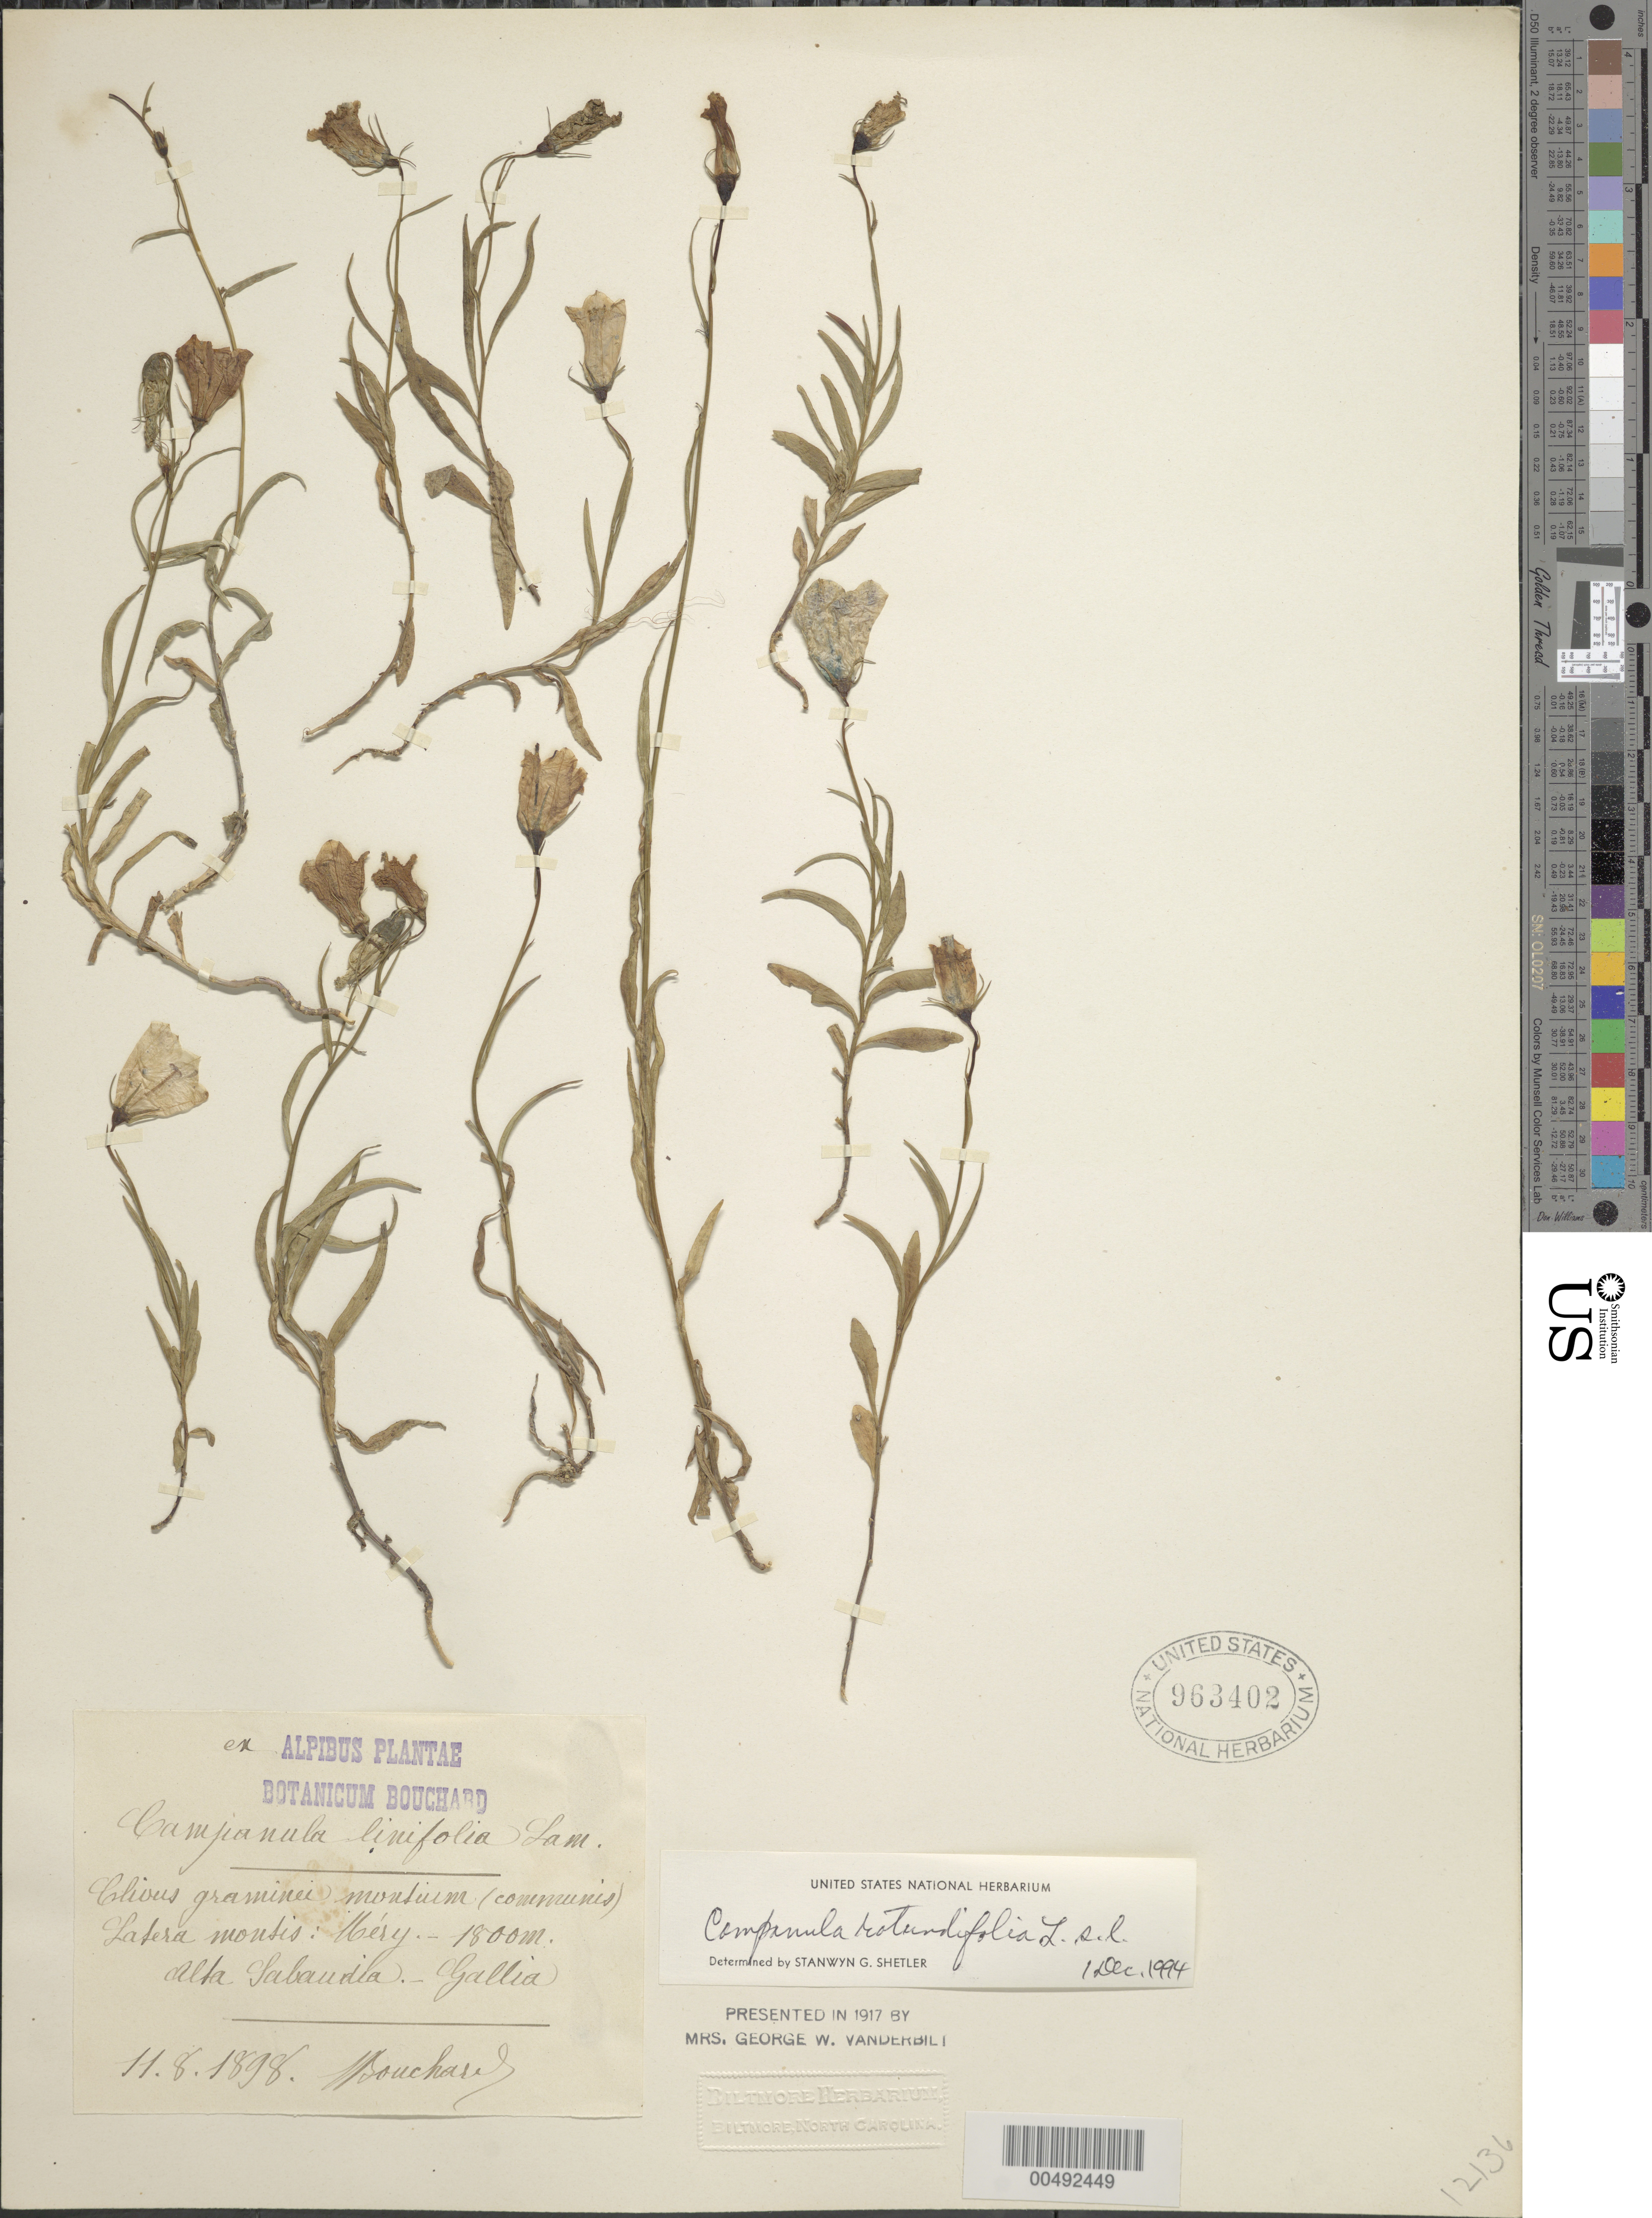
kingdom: Plantae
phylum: Tracheophyta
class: Magnoliopsida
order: Asterales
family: Campanulaceae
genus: Campanula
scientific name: Campanula rotundifolia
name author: L.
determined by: Shetler, Stanwyn G., (US), NMNH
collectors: -. Bouchard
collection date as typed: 11 Aug 1898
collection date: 1898-08-11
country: France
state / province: Auvergne-Rhône-Alpes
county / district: Savoie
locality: Alta Sabaudia; Méry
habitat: clivus graminei montium (communis) [grassy mountain slope (common)], latera montis [mountain side]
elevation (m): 1800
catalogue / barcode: US 963402